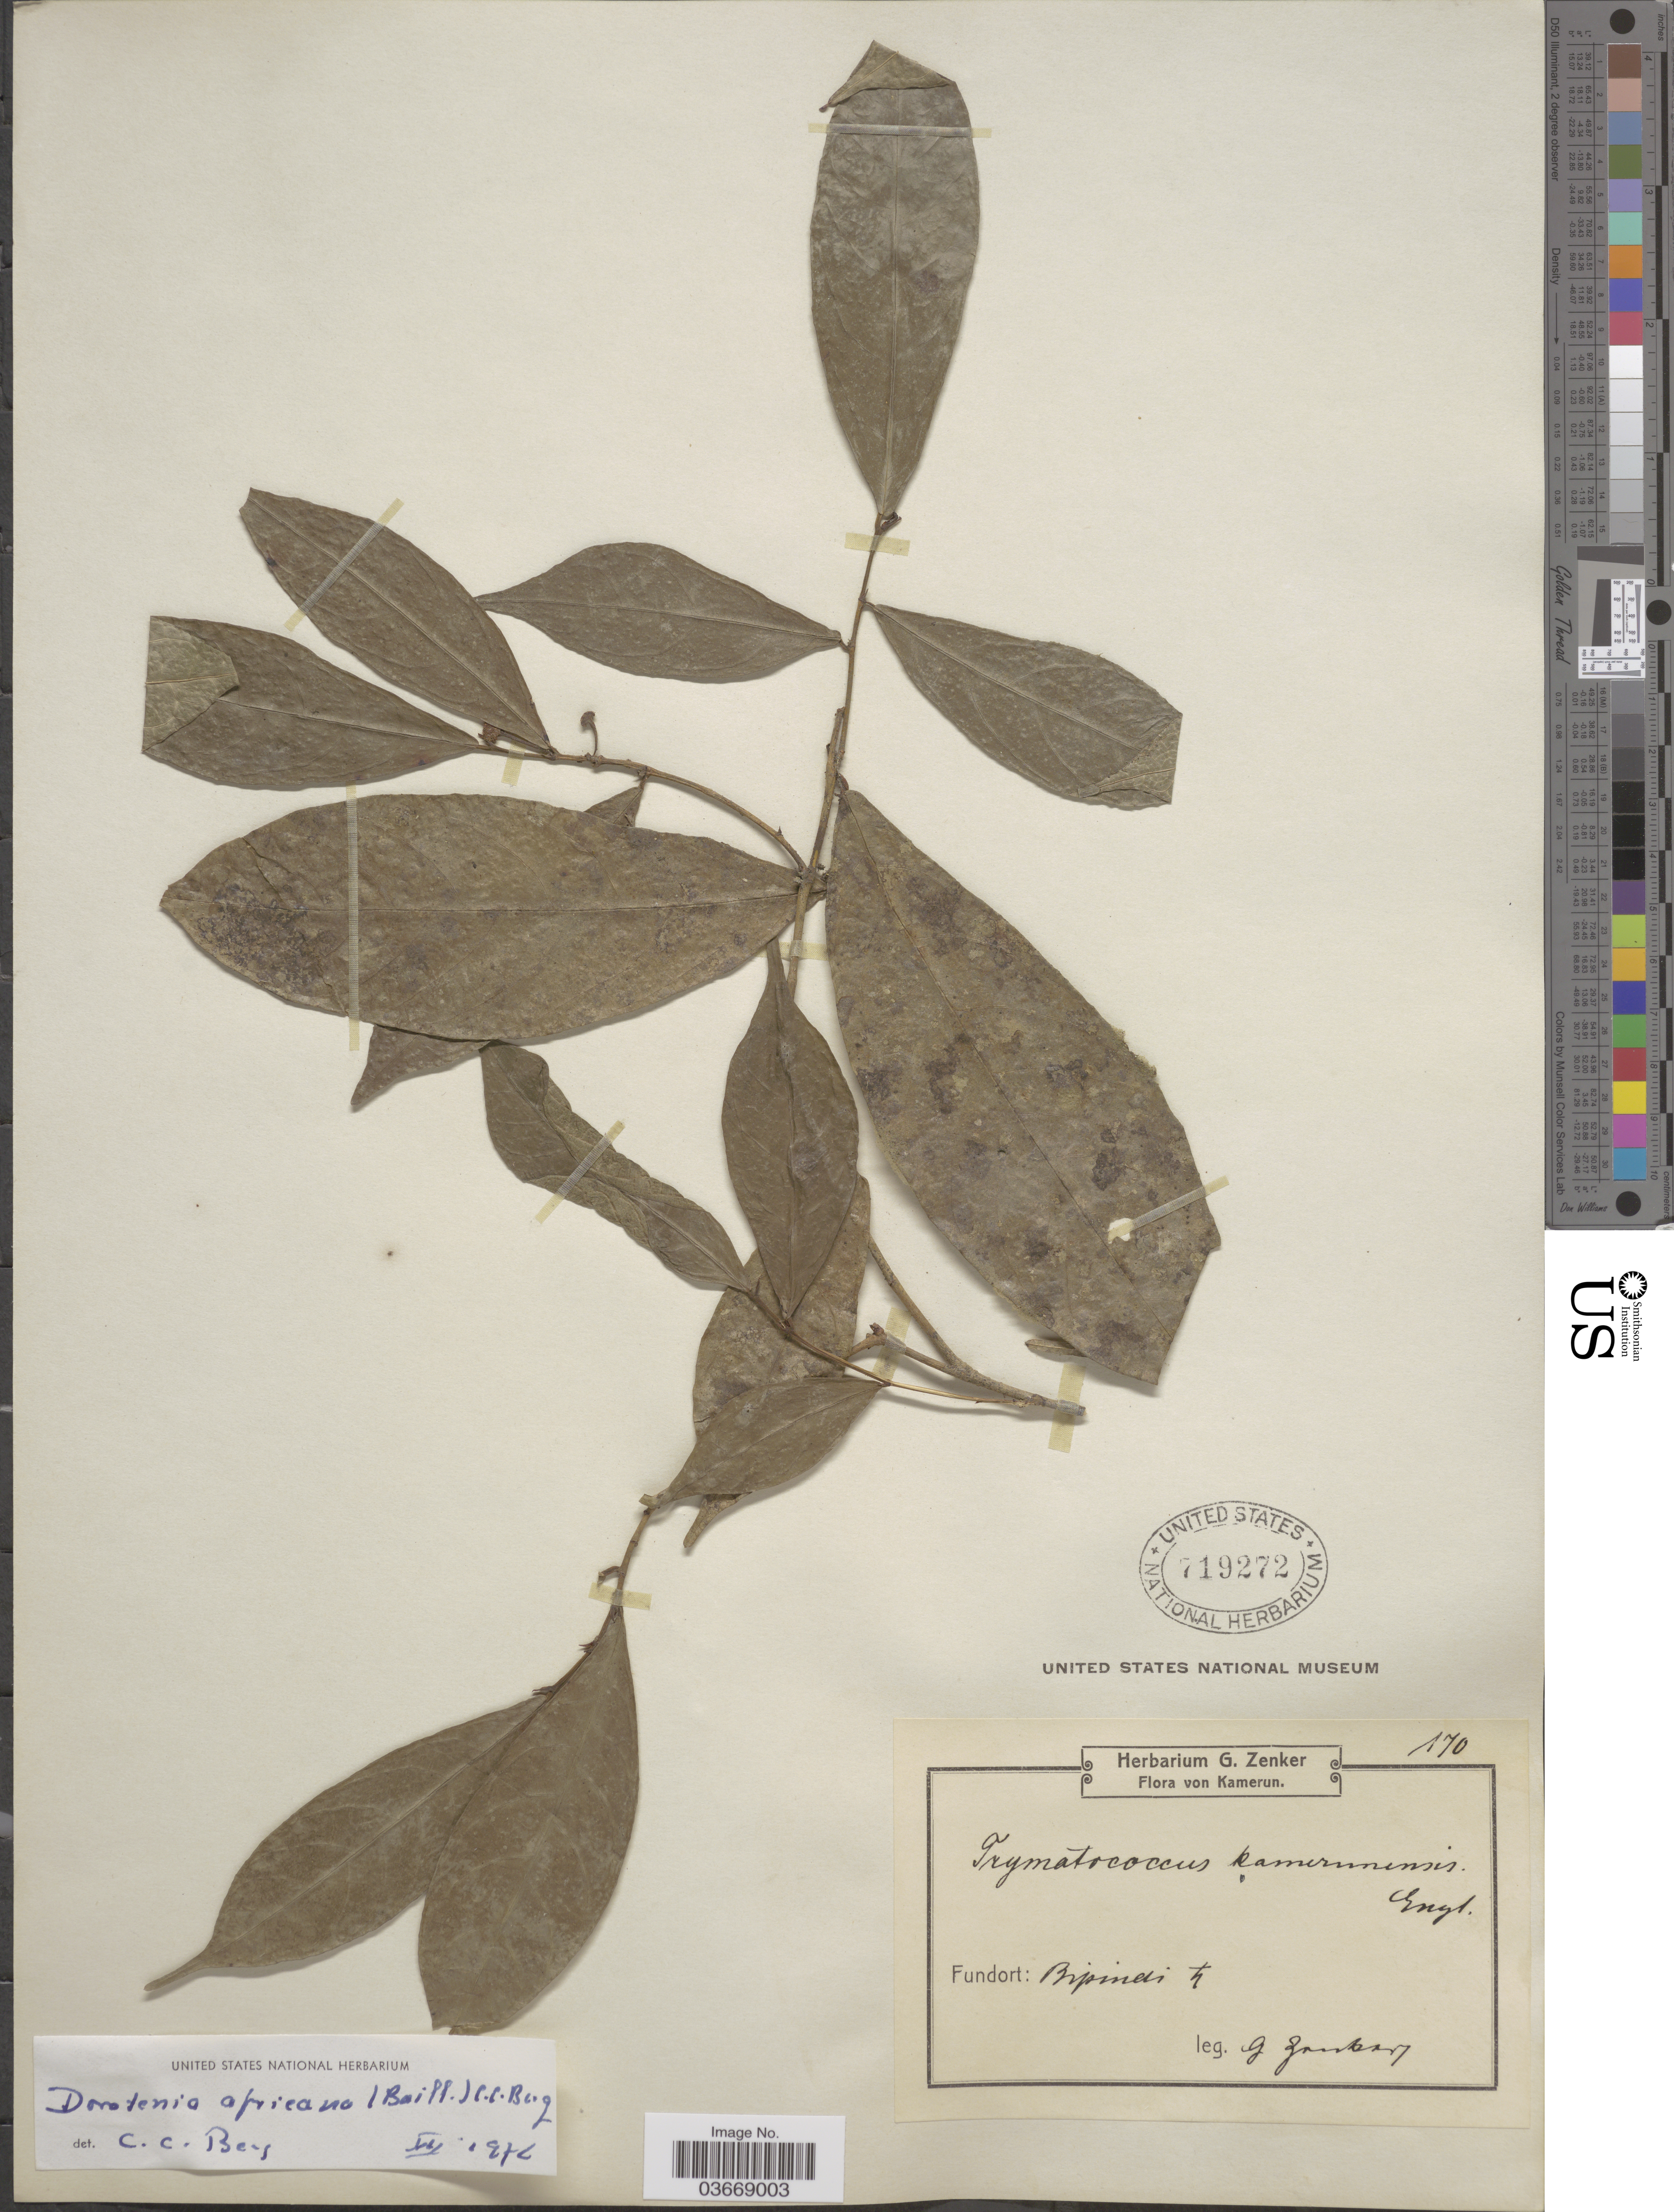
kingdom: Plantae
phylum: Tracheophyta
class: Magnoliopsida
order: Rosales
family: Moraceae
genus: Dorstenia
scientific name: Dorstenia africana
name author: (Baill.) C.C. Berg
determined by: Berg, C. C.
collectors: G. A. Zenker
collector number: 170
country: Cameroon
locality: Kamerun. Bipindi.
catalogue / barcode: US 719272